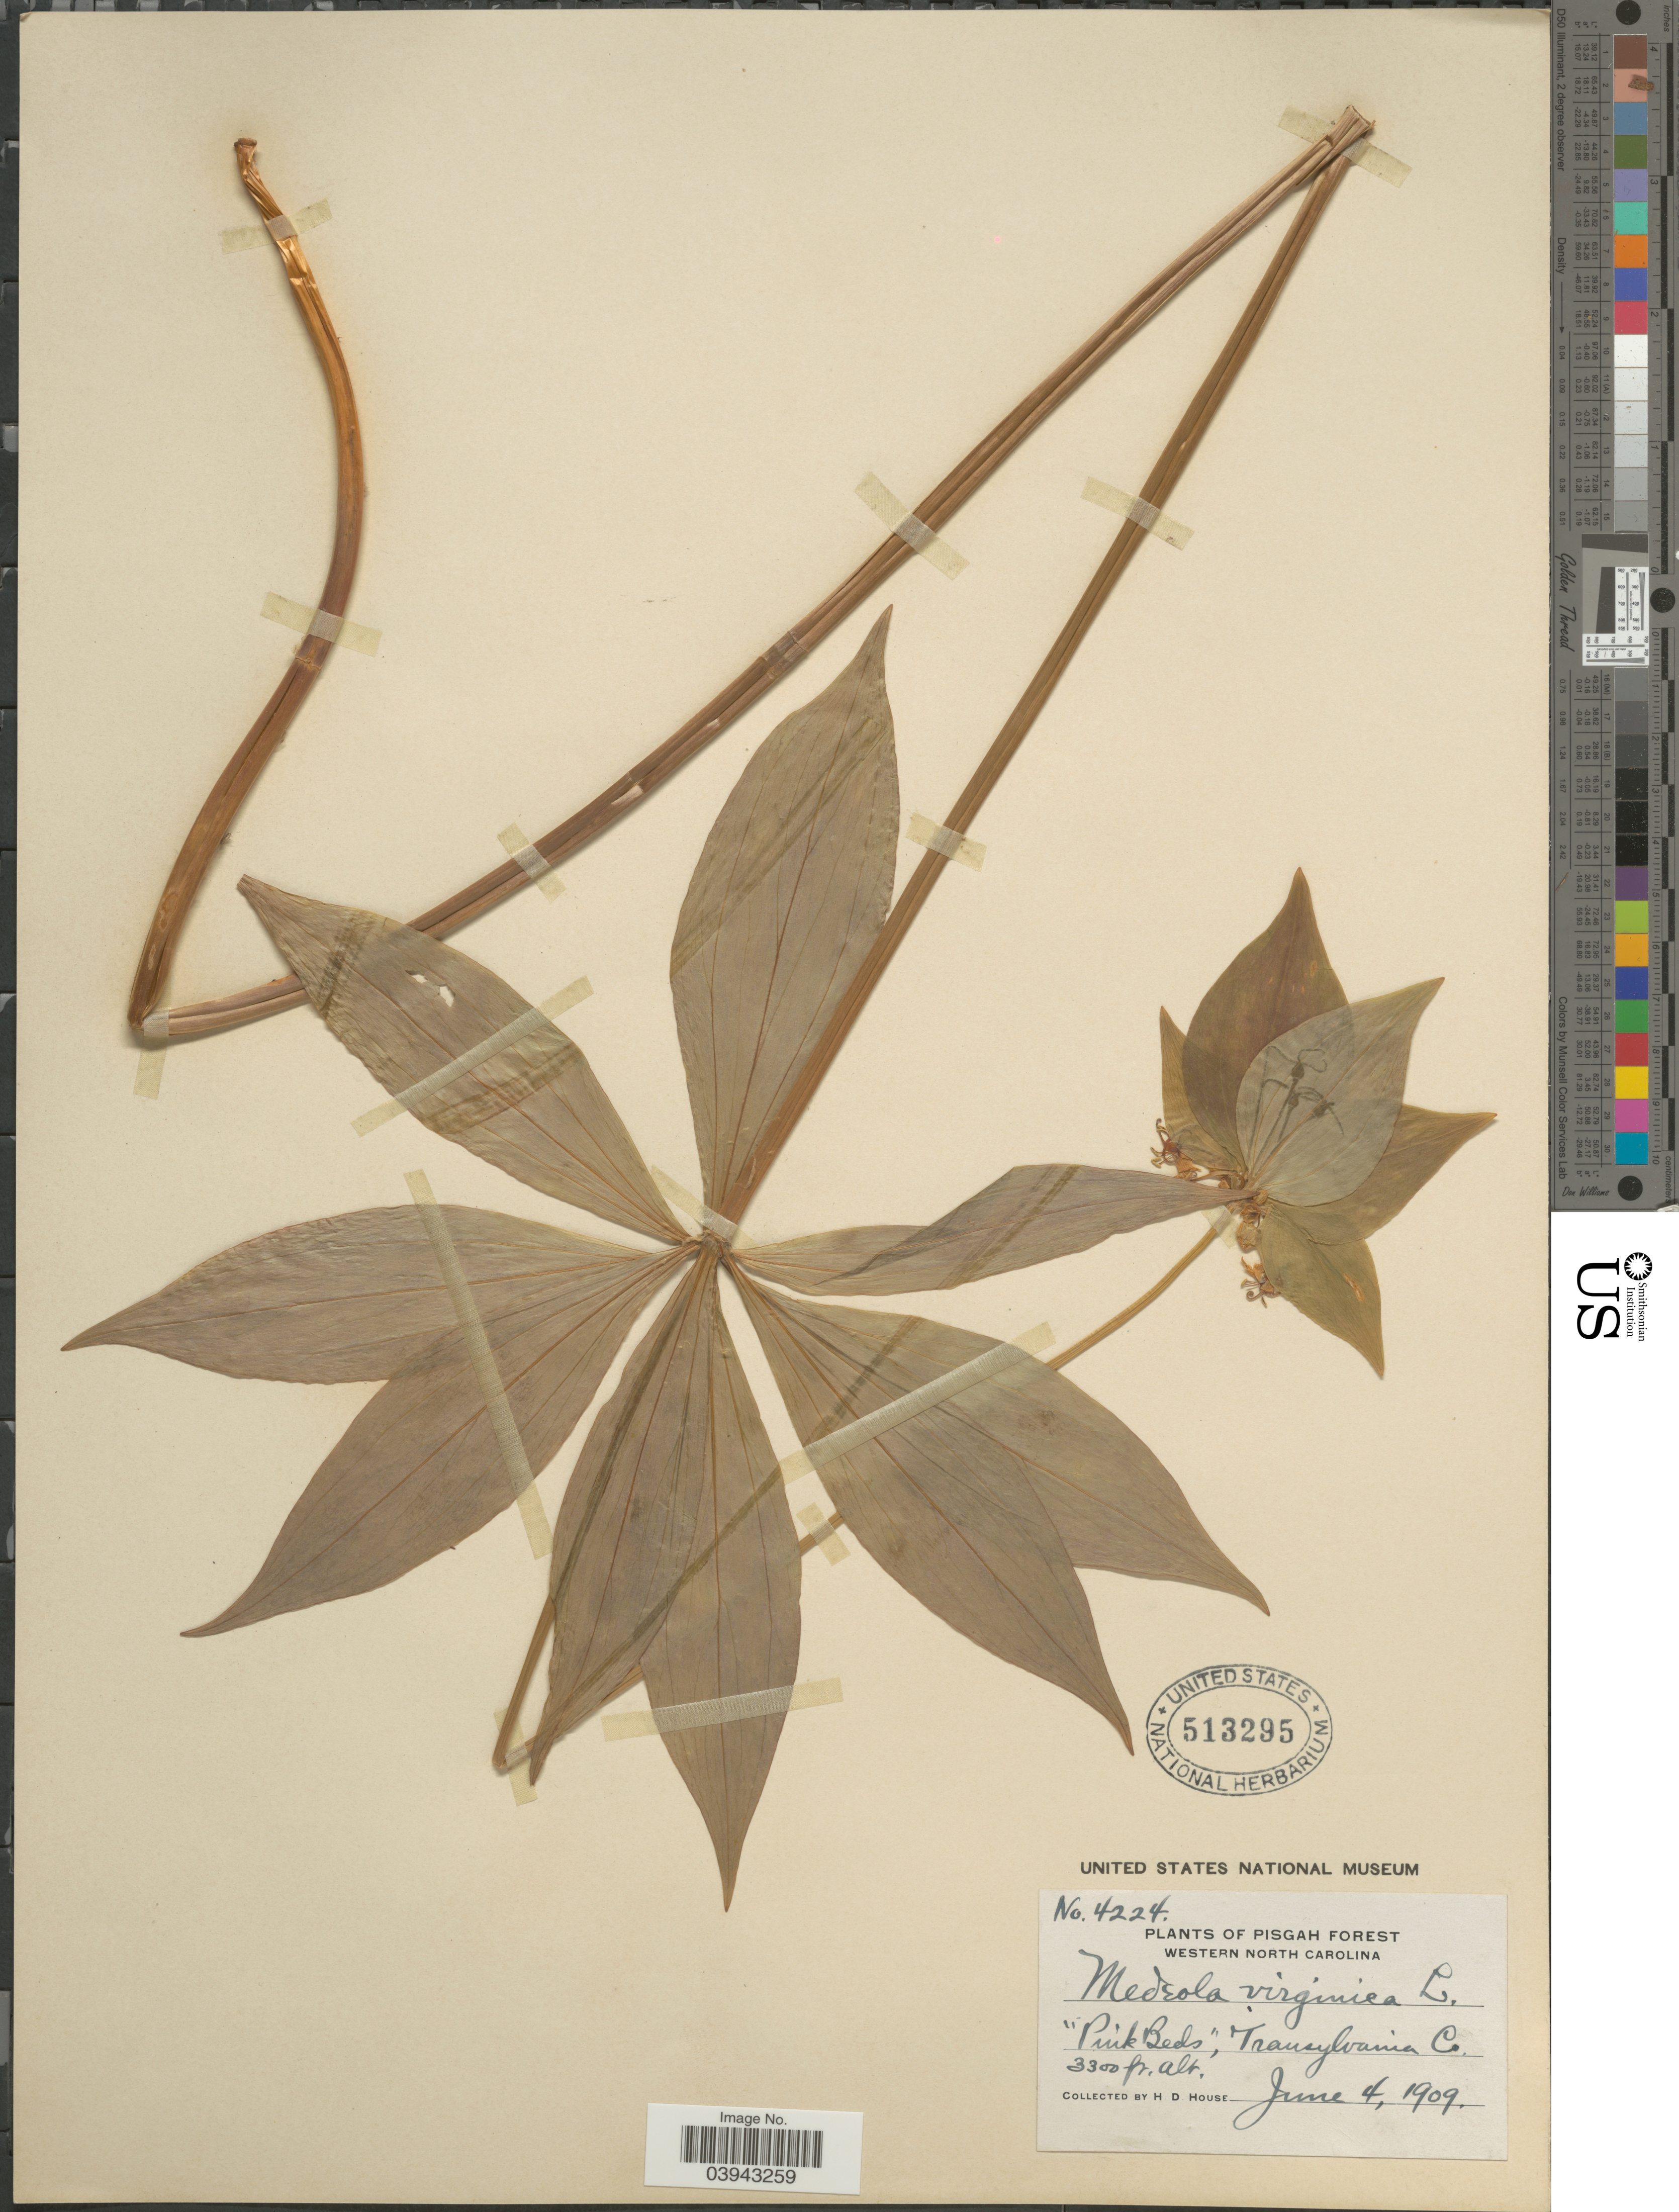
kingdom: Plantae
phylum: Tracheophyta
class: Liliopsida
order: Liliales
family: Liliaceae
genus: Medeola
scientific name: Medeola virginiana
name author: (L.) Desf.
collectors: H. D. House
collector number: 4224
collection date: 1909-06-04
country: United States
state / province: North Carolina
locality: Pisgah Forest. Western North Carolina. Transylvania Co.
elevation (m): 1006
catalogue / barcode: US 513295